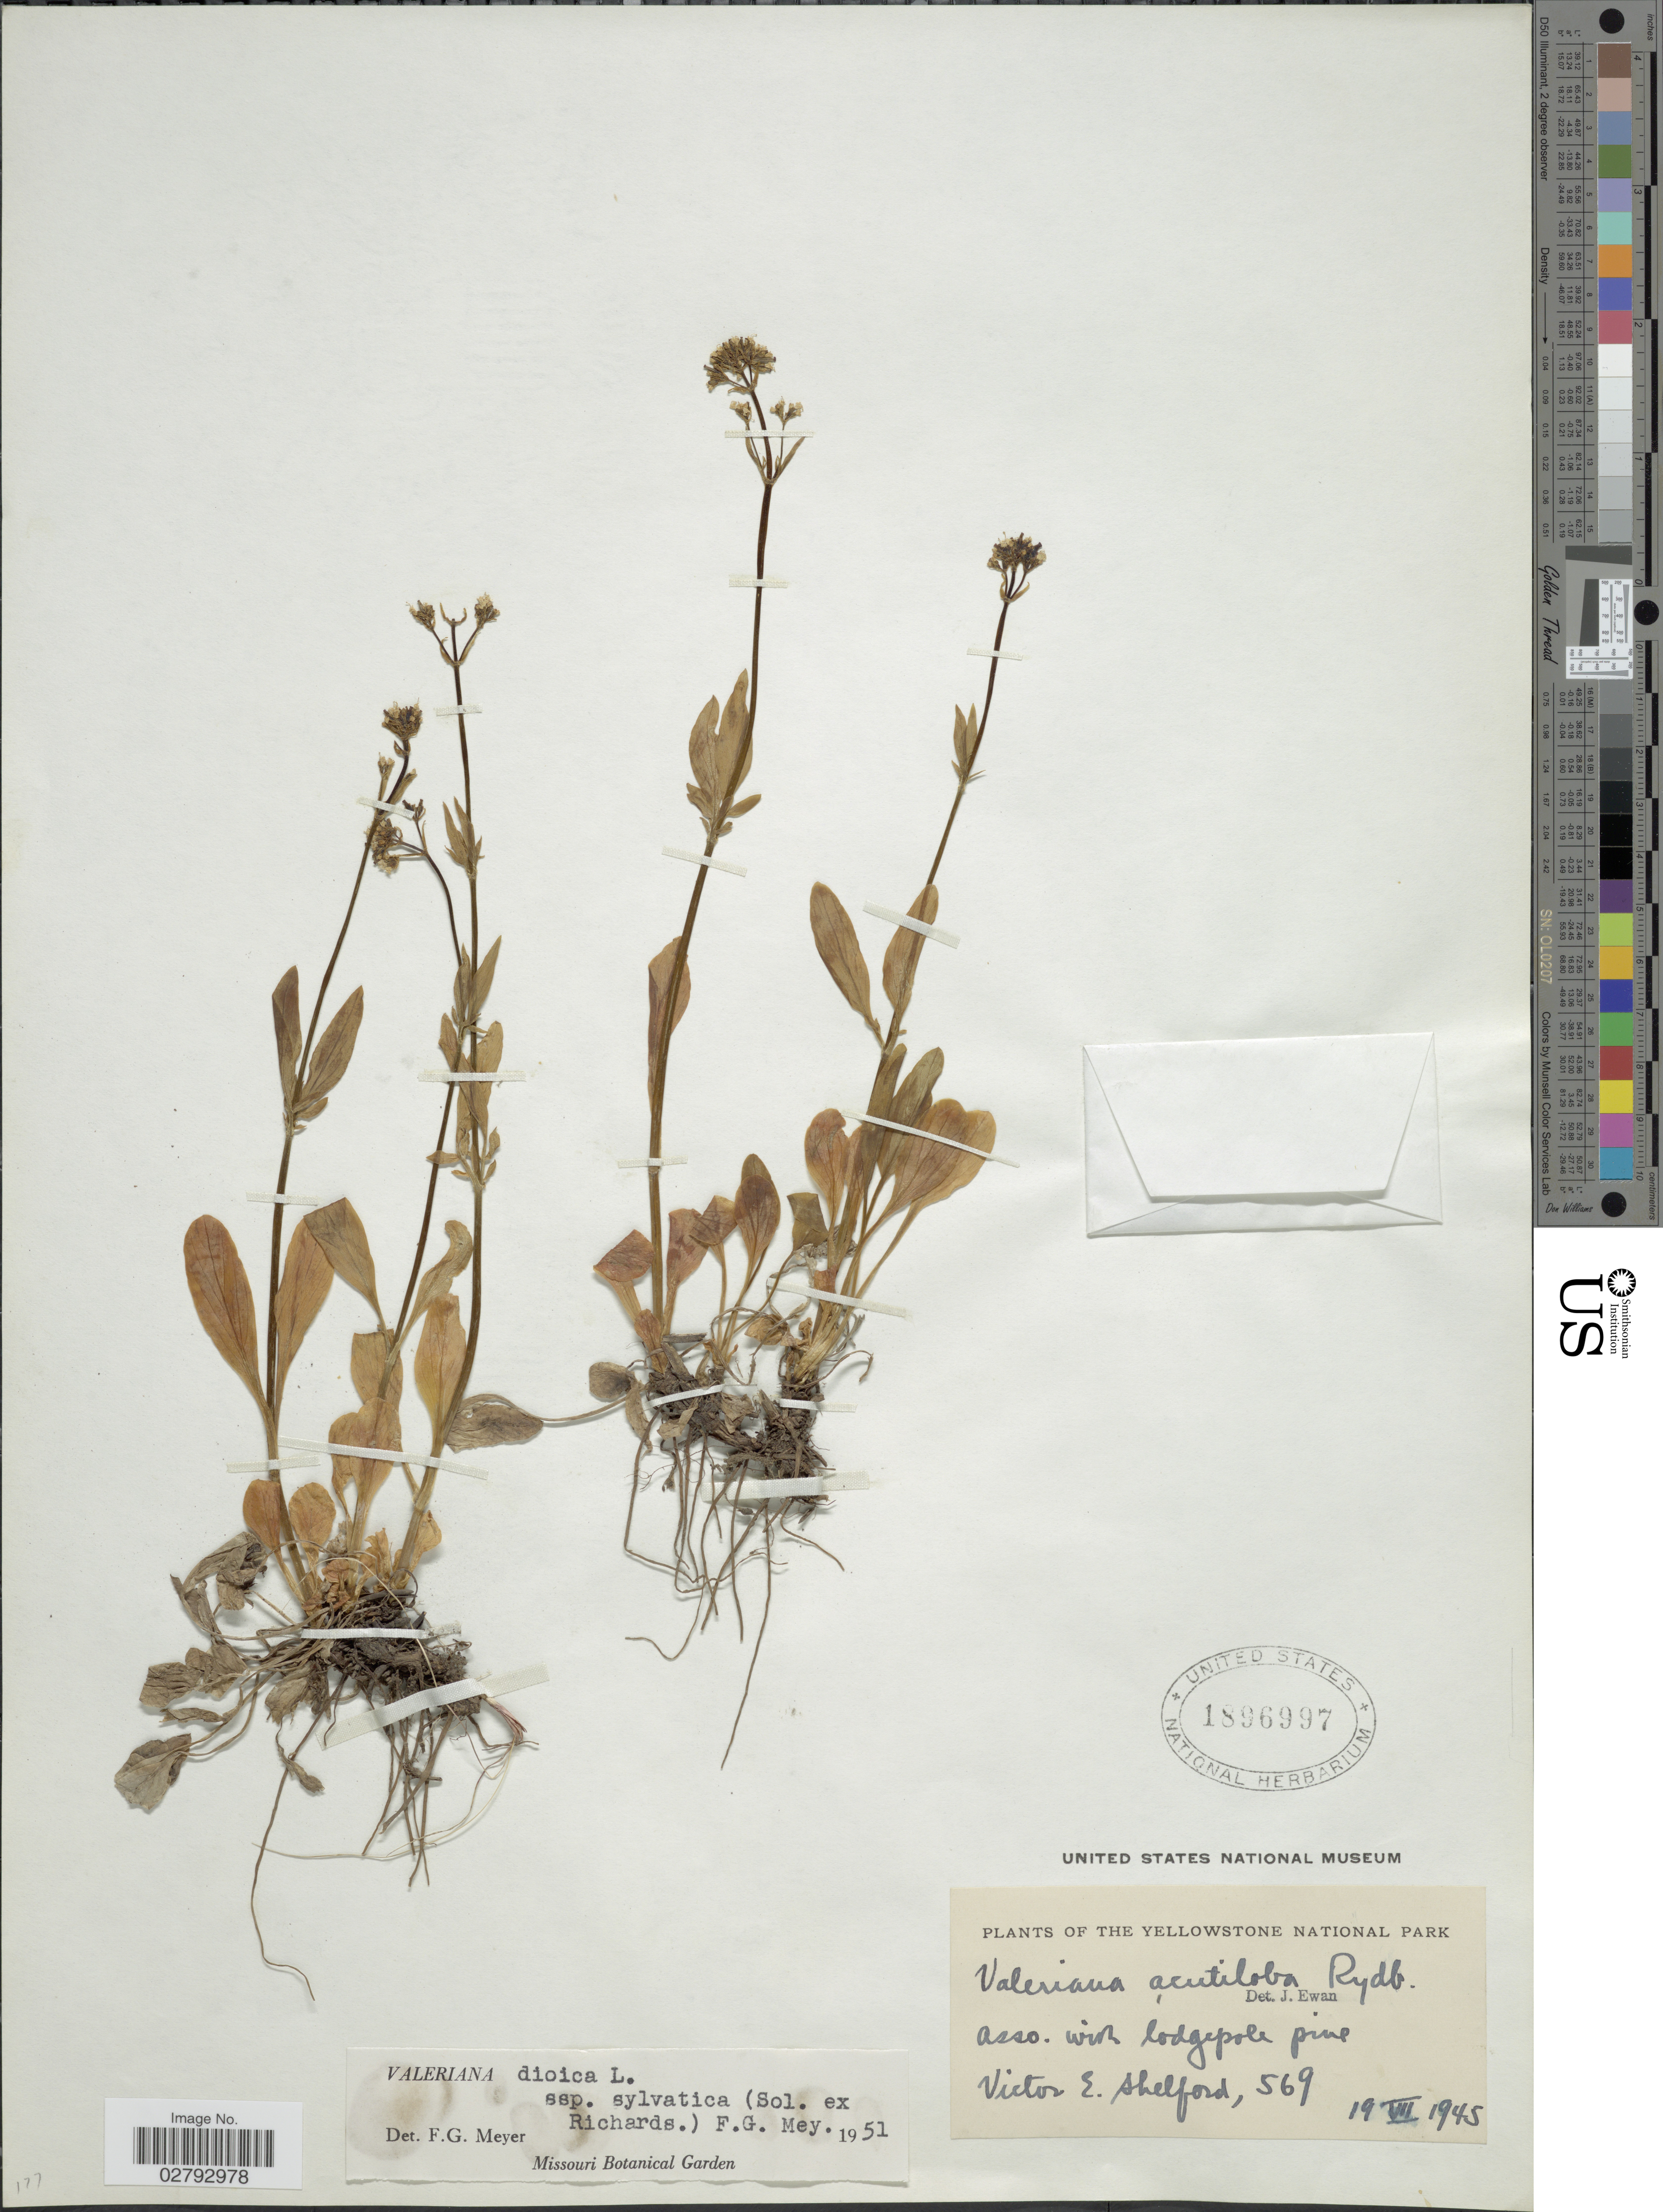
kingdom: Plantae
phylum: Tracheophyta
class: Magnoliopsida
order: Dipsacales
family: Caprifoliaceae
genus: Valeriana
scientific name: Valeriana dioica subsp. sylvatica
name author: (Sol. ex Richardson) F.G. Mey.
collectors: V. Shelford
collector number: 569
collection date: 1945-07-19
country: United States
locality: Yellowstone National Park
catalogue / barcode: US 1896997